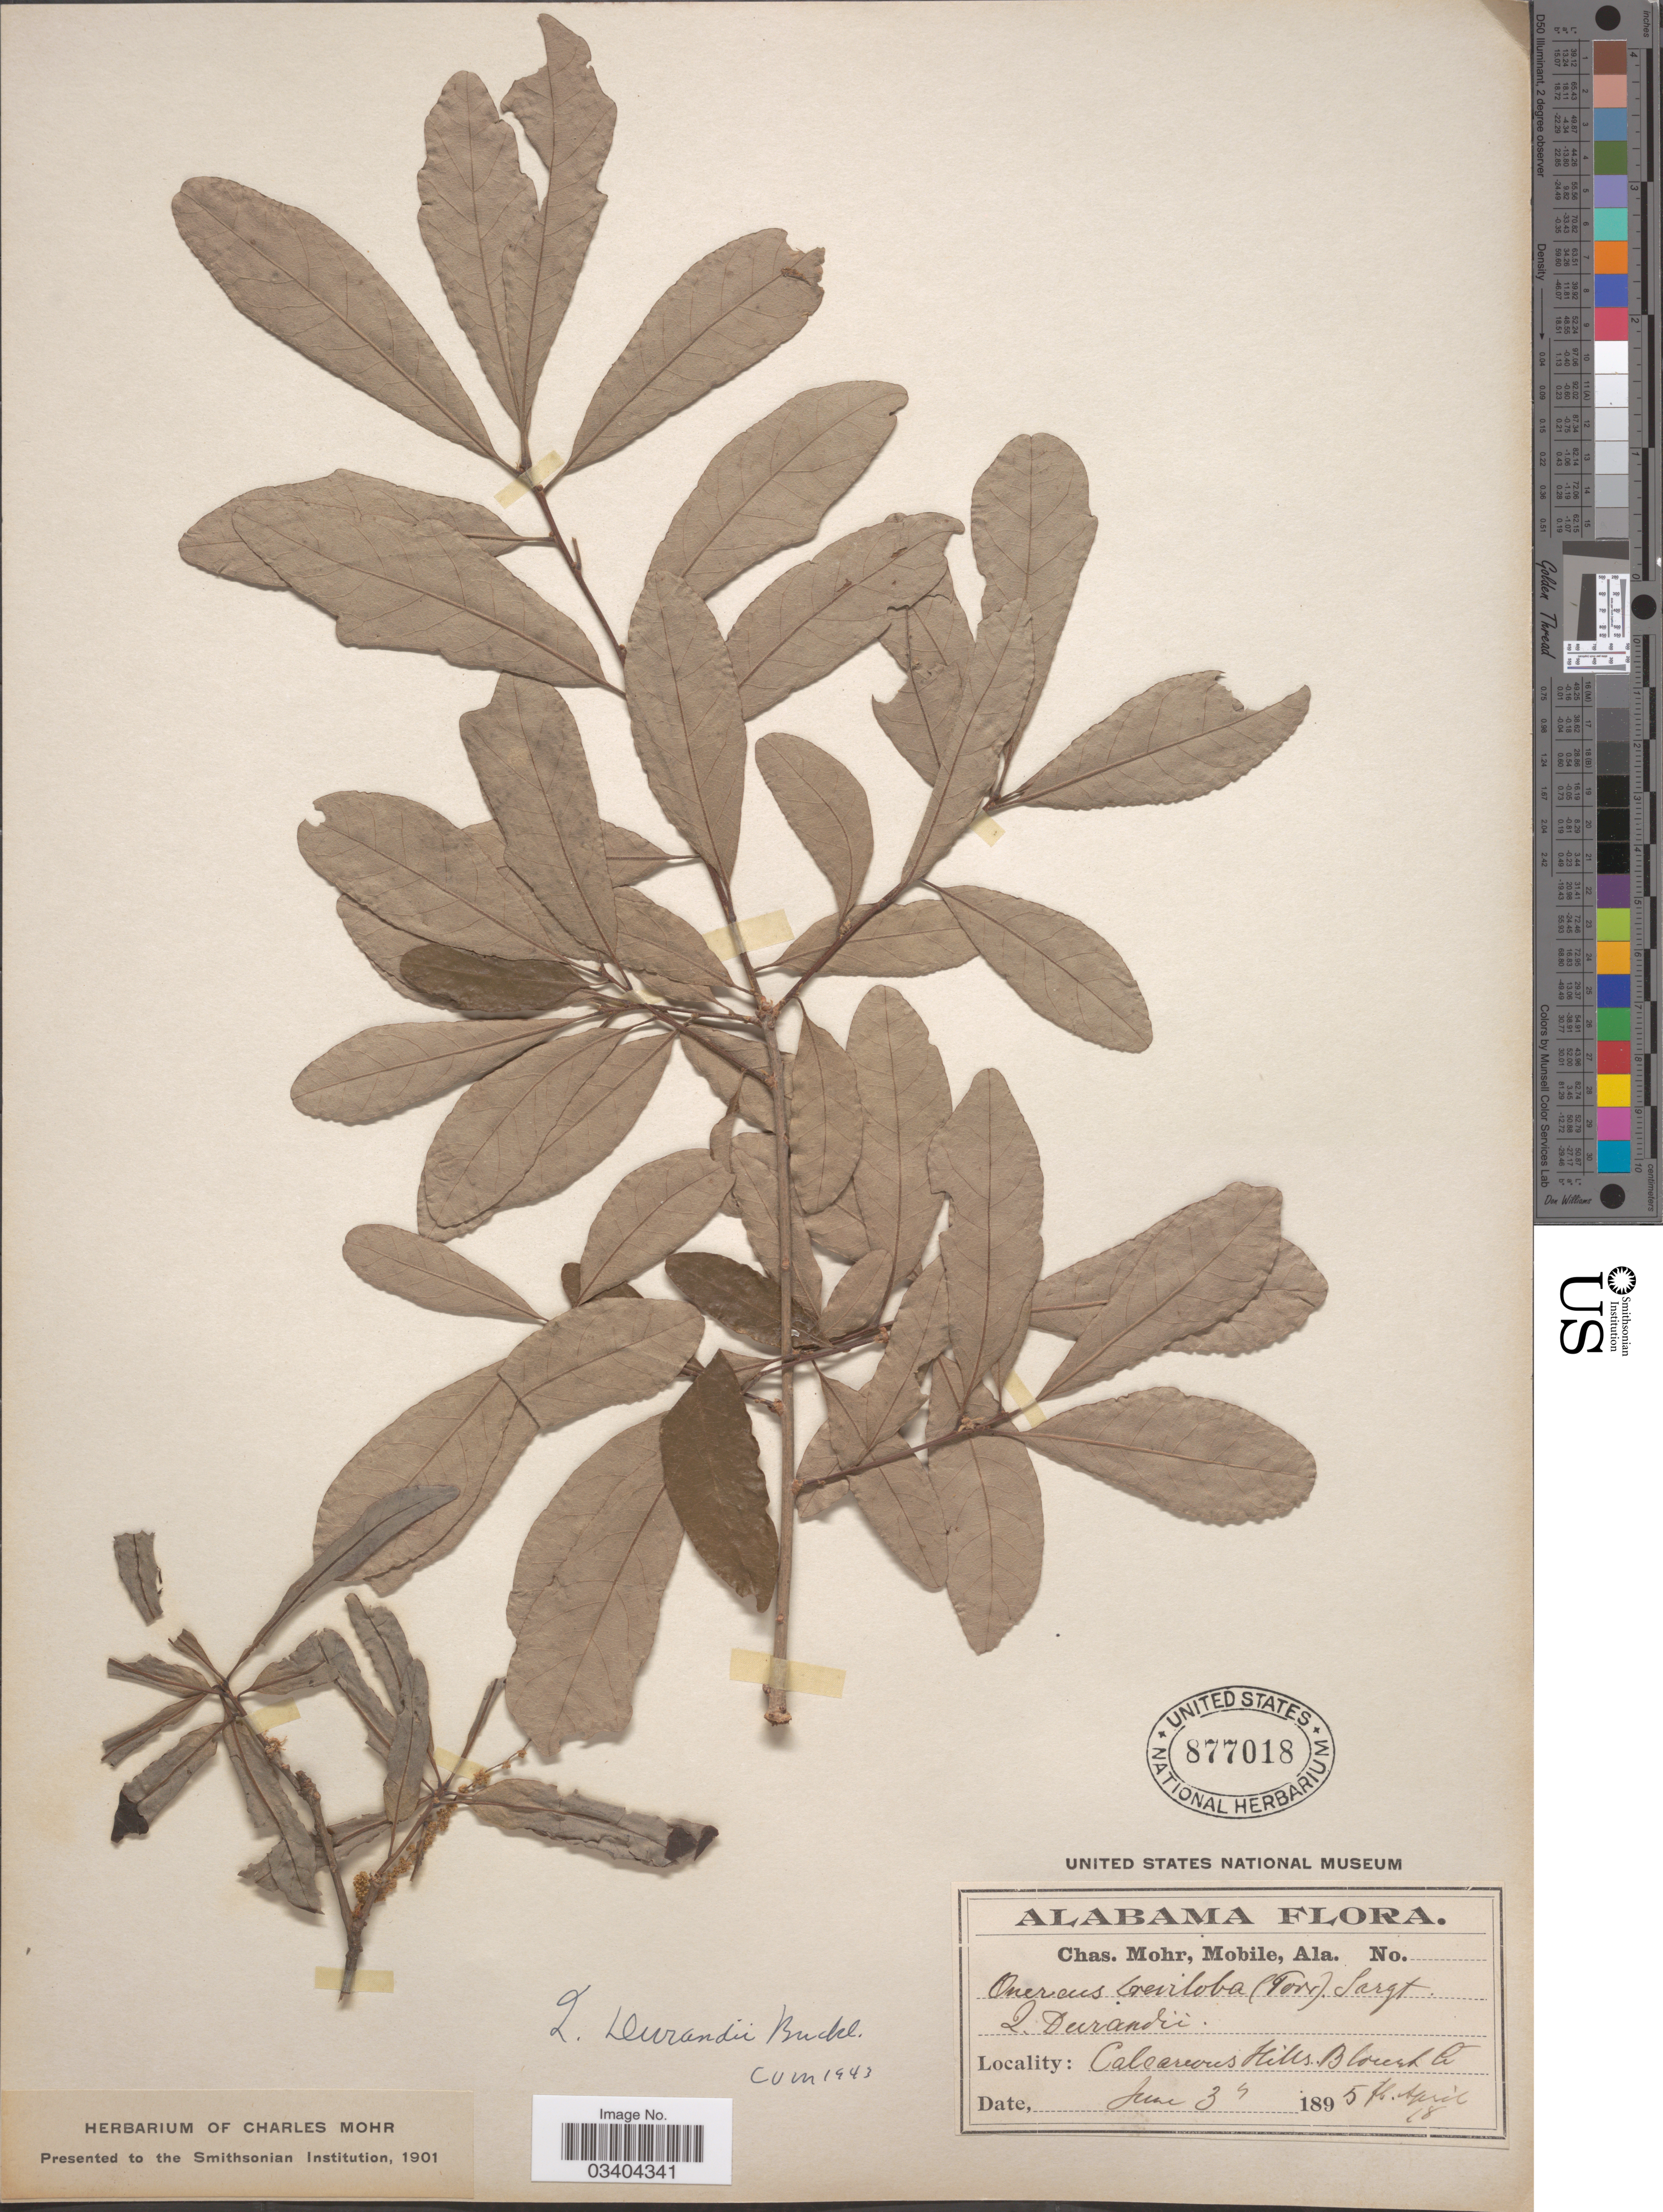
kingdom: Plantae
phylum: Tracheophyta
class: Magnoliopsida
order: Fagales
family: Fagaceae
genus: Quercus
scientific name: Quercus durandii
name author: Buckley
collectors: Mohr, C. T. (herbarium)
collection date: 1895-06-03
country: United States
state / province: Alabama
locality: Calcareous Hills. Blount Co.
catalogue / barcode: US 877018